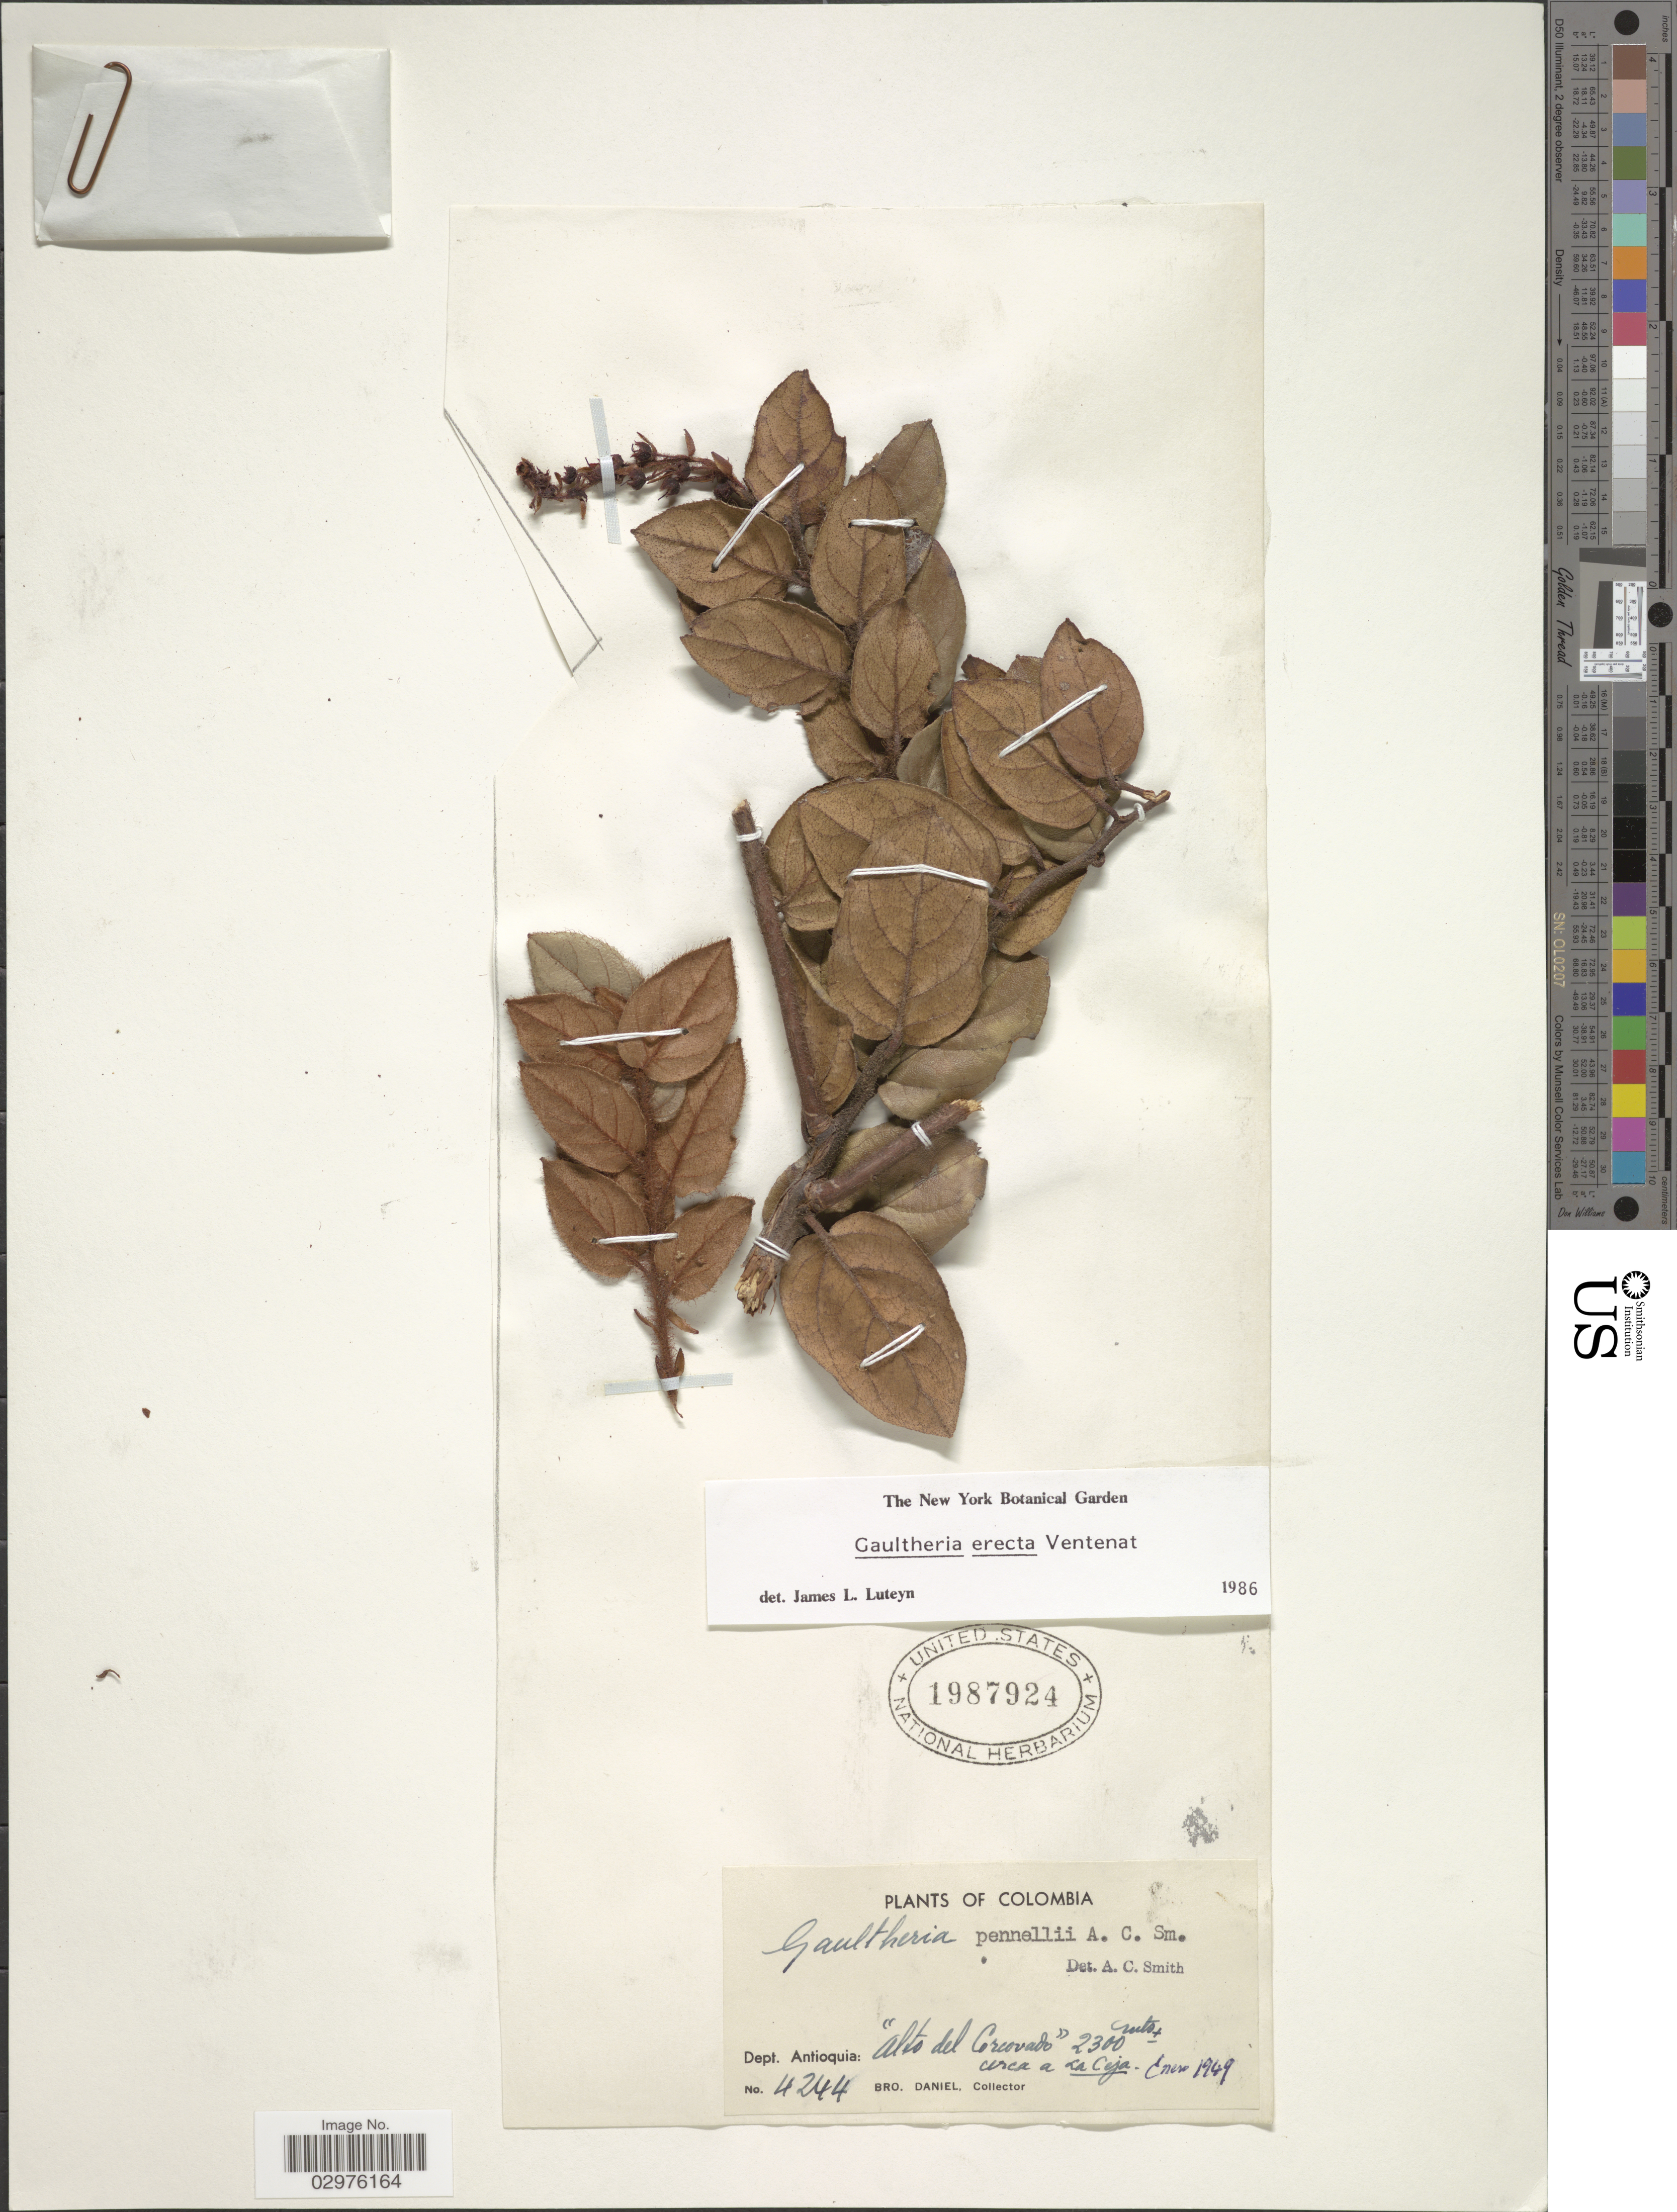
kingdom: Plantae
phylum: Tracheophyta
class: Magnoliopsida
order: Ericales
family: Ericaceae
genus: Gaultheria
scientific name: Gaultheria erecta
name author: Vent.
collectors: Bro. Daniel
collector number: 4244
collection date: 1949-01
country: Colombia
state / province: Antioquia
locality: Dept. Antioquia: "Alto del Cercovado", cerca a La Ceja.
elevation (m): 2300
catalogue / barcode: US 1987924